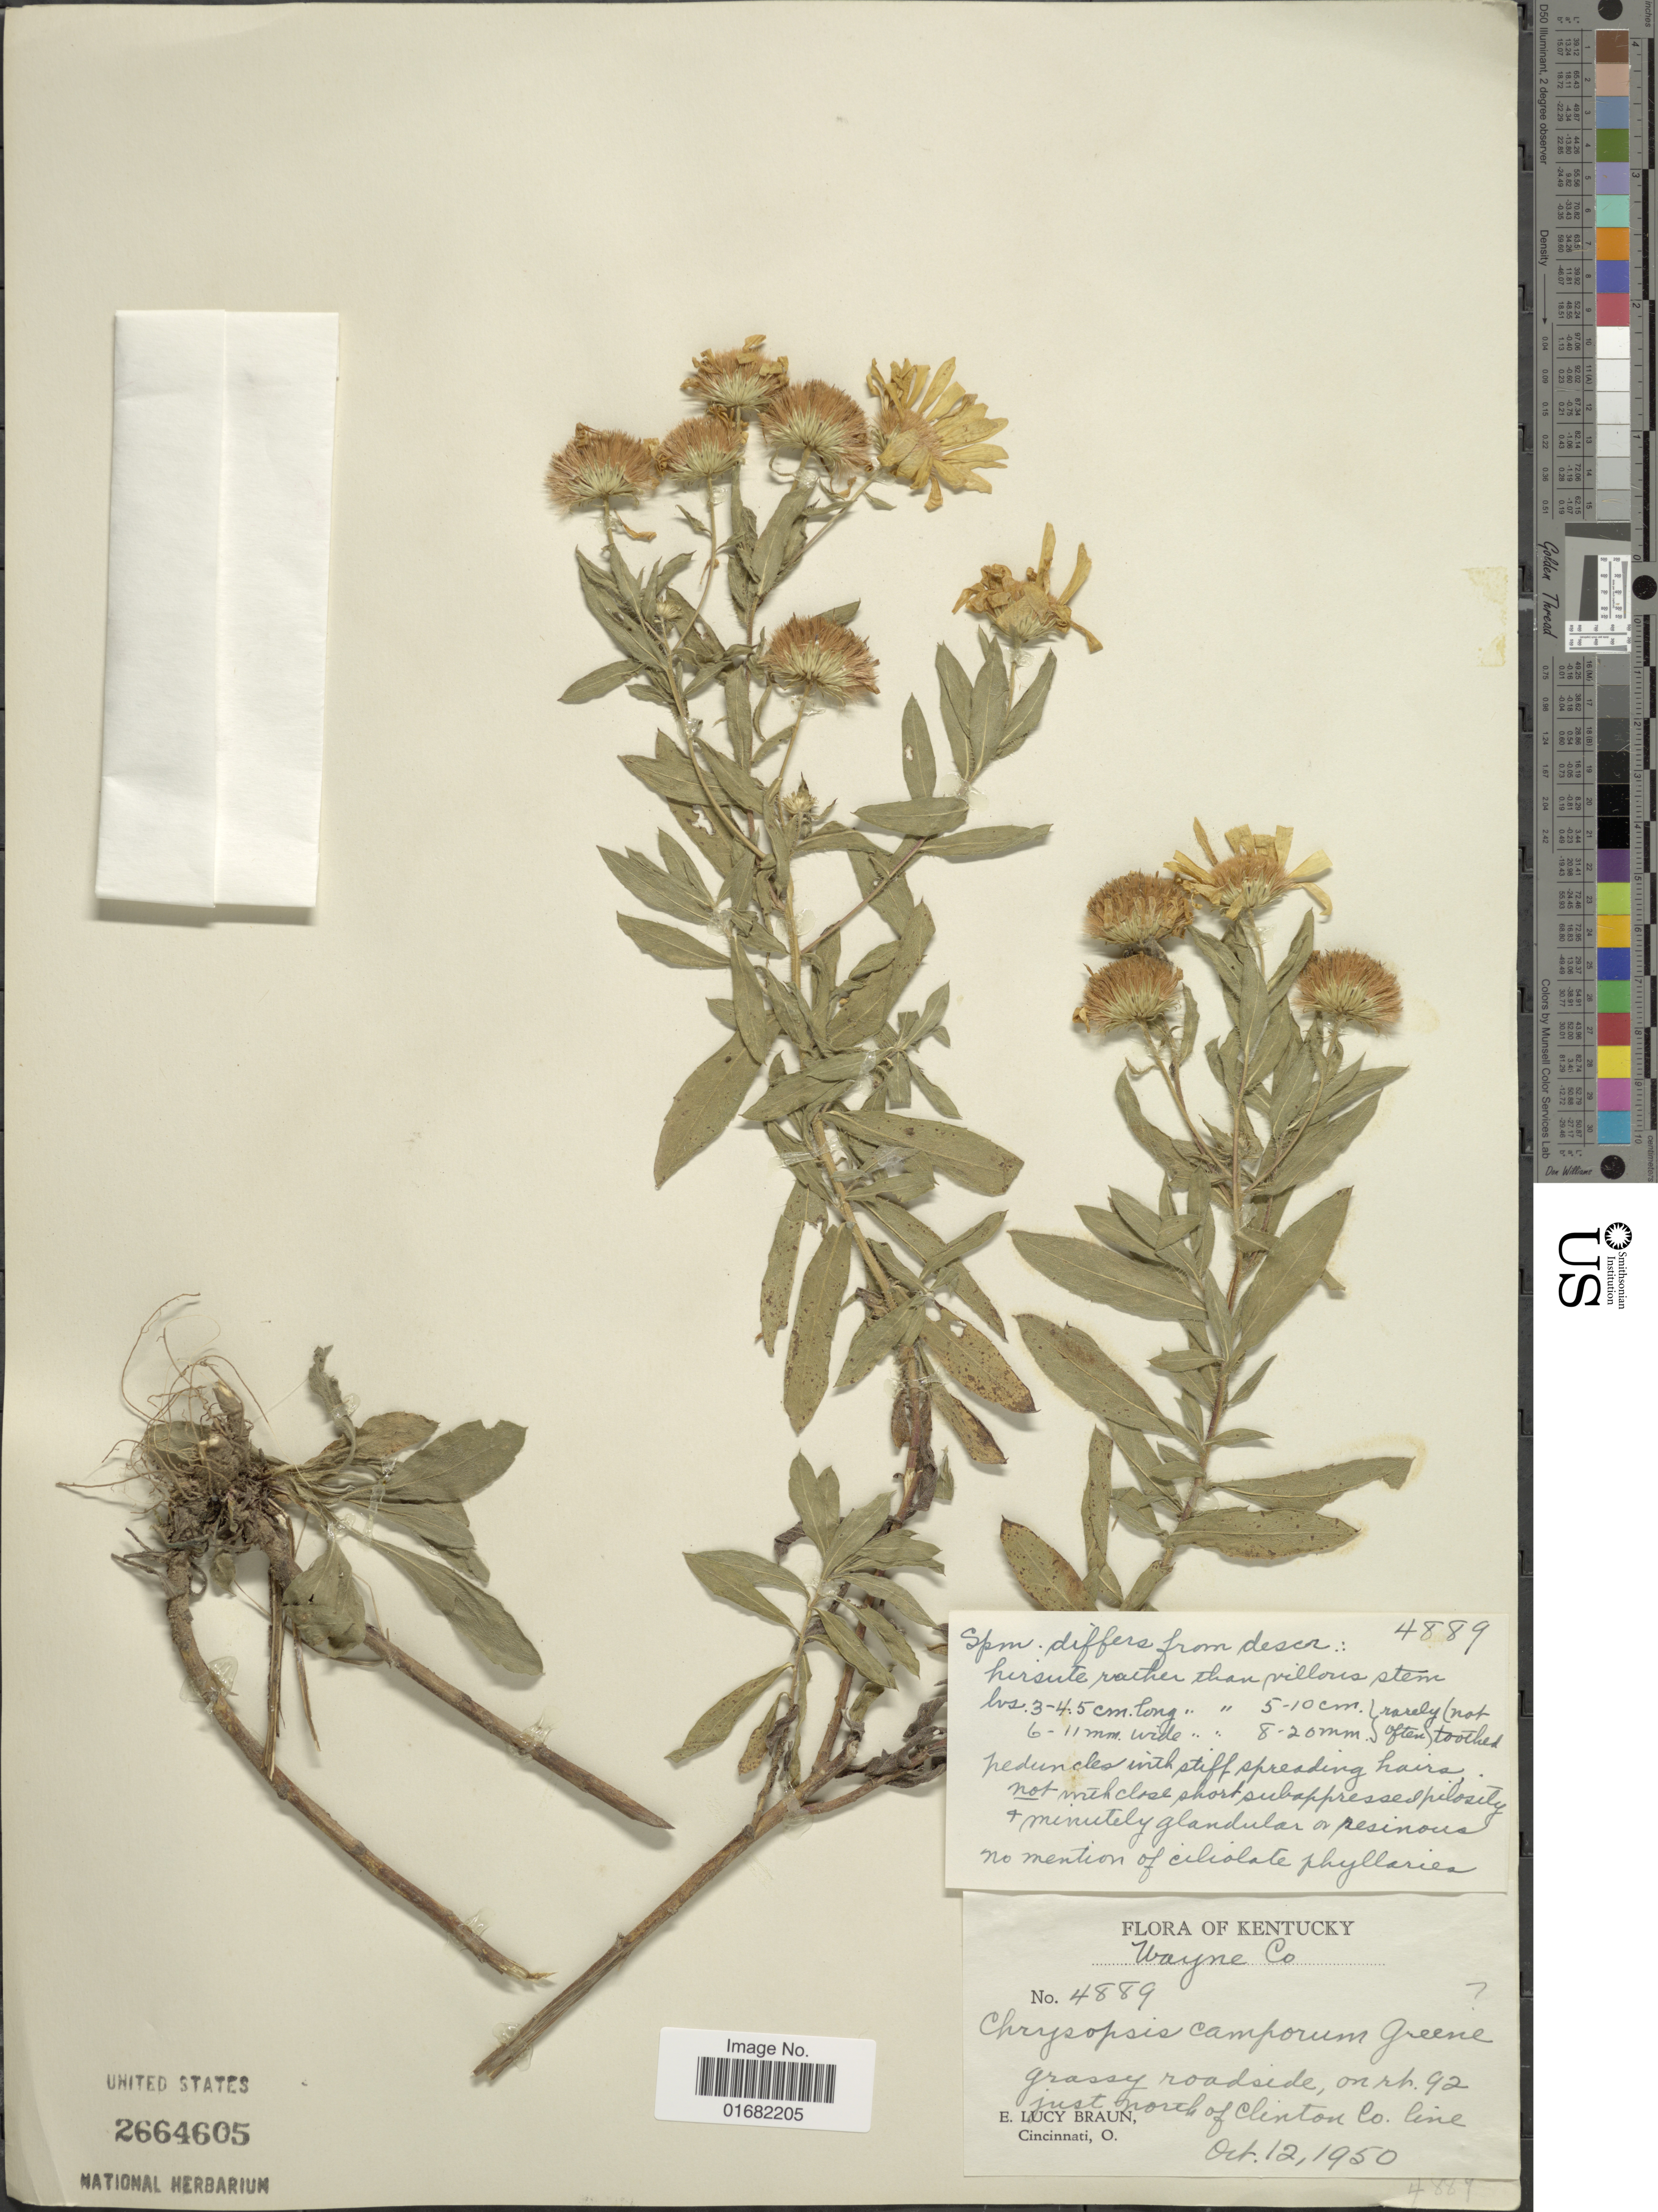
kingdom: Plantae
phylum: Tracheophyta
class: Magnoliopsida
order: Asterales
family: Asteraceae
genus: Heterotheca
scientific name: Heterotheca camporum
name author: (Greene) Shinners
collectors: E. L. Braun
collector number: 4889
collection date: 1950-10-12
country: United States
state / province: Kentucky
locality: Wayne Co. on rt. 92 just north of Clinton Co. line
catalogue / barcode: US 2664605